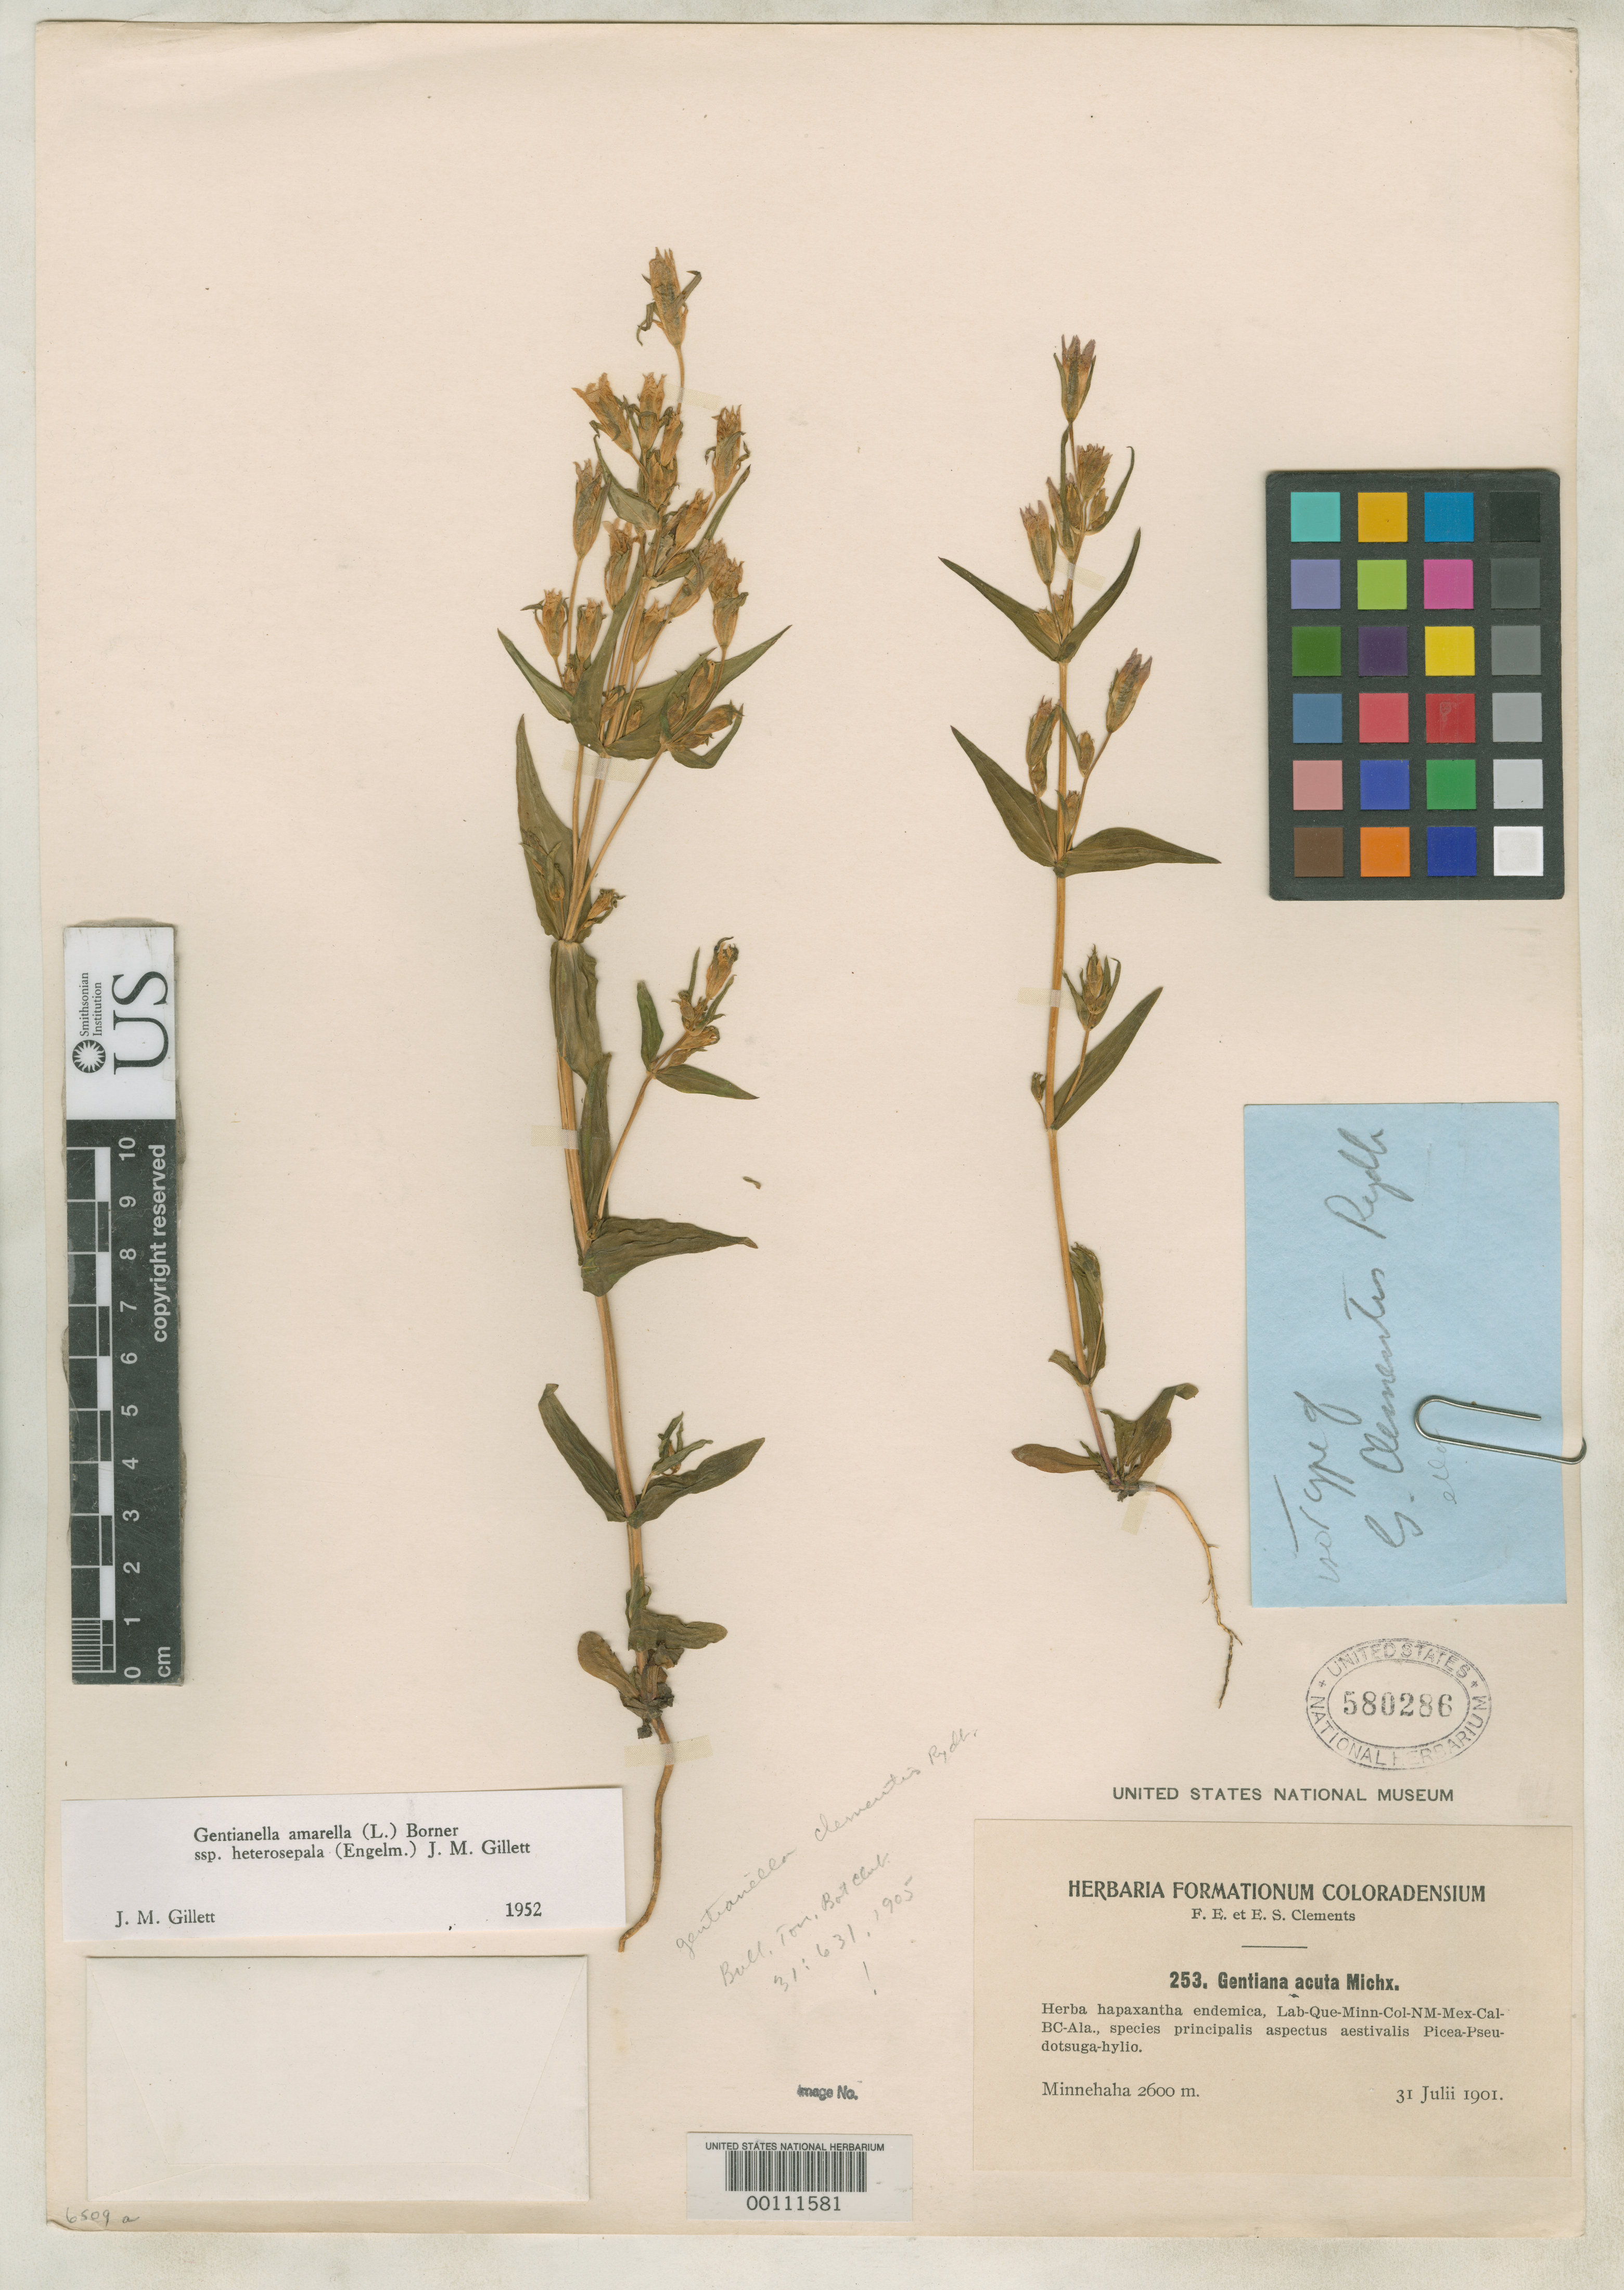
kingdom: Plantae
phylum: Tracheophyta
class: Magnoliopsida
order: Gentianales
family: Gentianaceae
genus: Gentianella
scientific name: Gentianella clementis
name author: Rydb.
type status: Isotype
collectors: F. E. Clements & E. S. Clements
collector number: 253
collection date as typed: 31 Jul 1901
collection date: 1901-07-31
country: United States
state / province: Colorado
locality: Minnehaha.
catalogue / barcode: US 580286